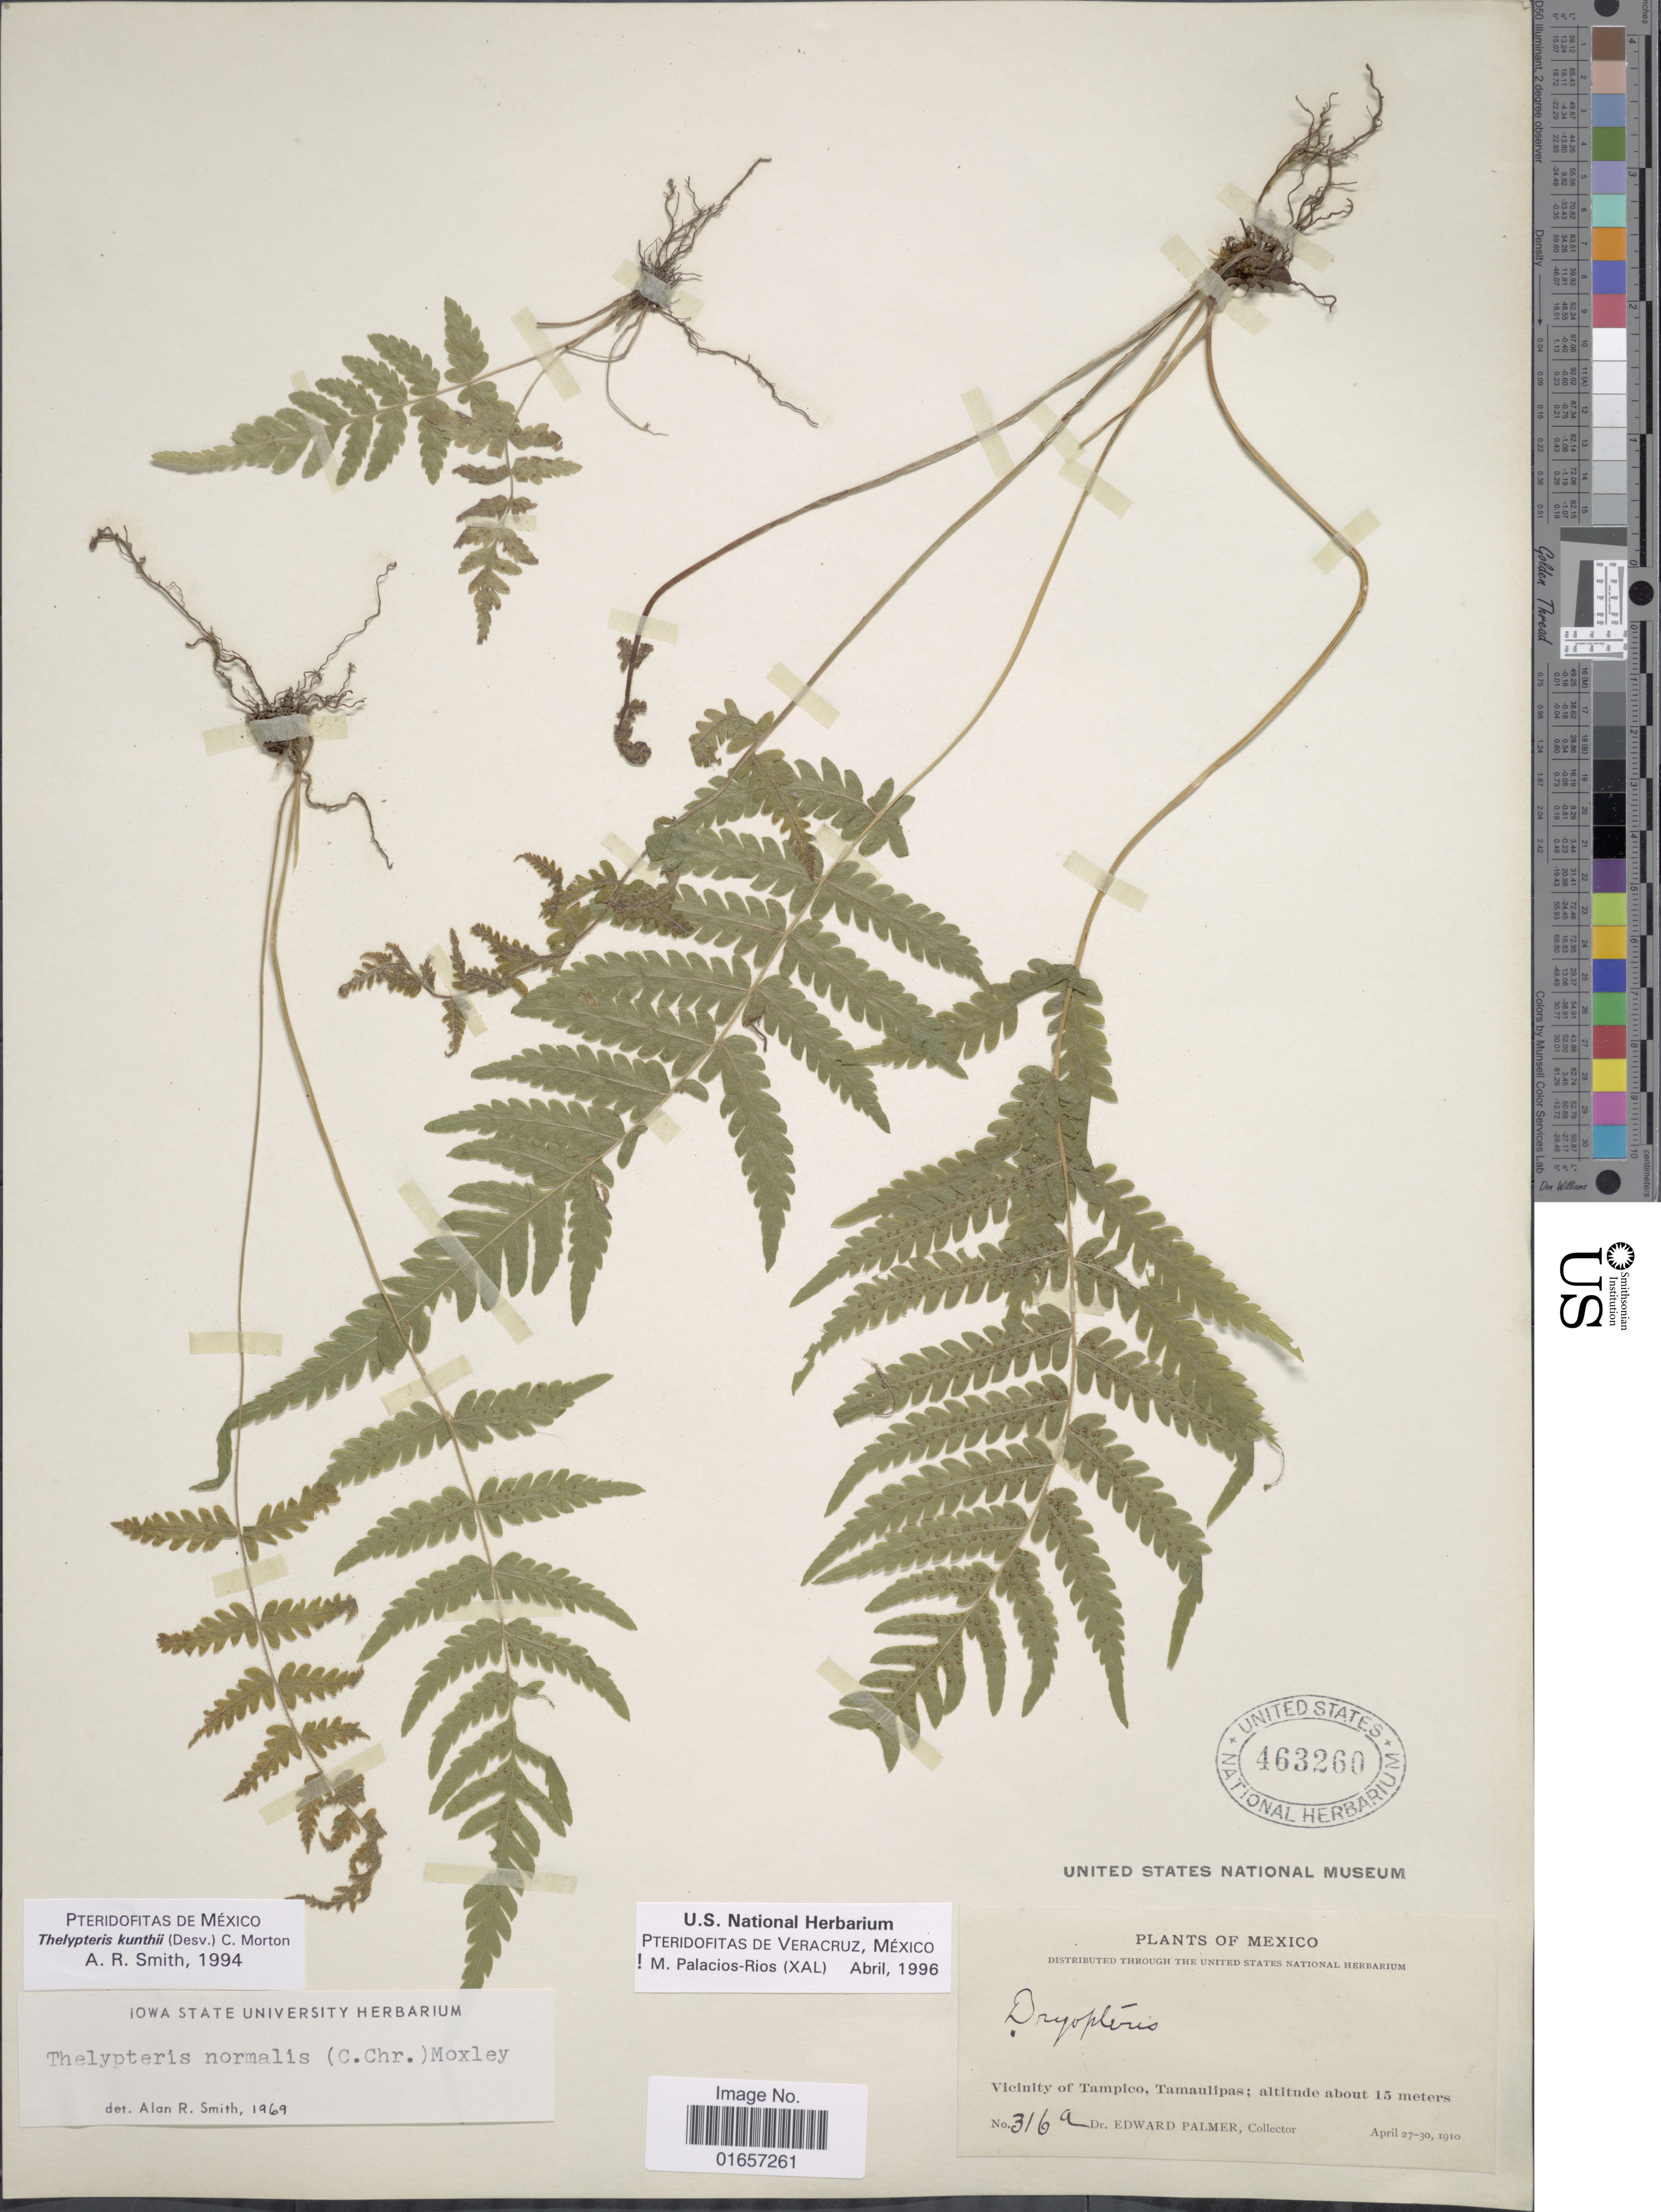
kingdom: Plantae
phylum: Tracheophyta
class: Polypodiopsida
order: Polypodiales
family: Thelypteridaceae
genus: Christella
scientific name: Christella kunthii comb. ined.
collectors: E. Palmer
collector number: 316a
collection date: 1910-04-27/1910-04-30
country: Mexico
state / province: Tamaulipas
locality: Vicinity of Tampico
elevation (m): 15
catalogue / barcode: US 463260